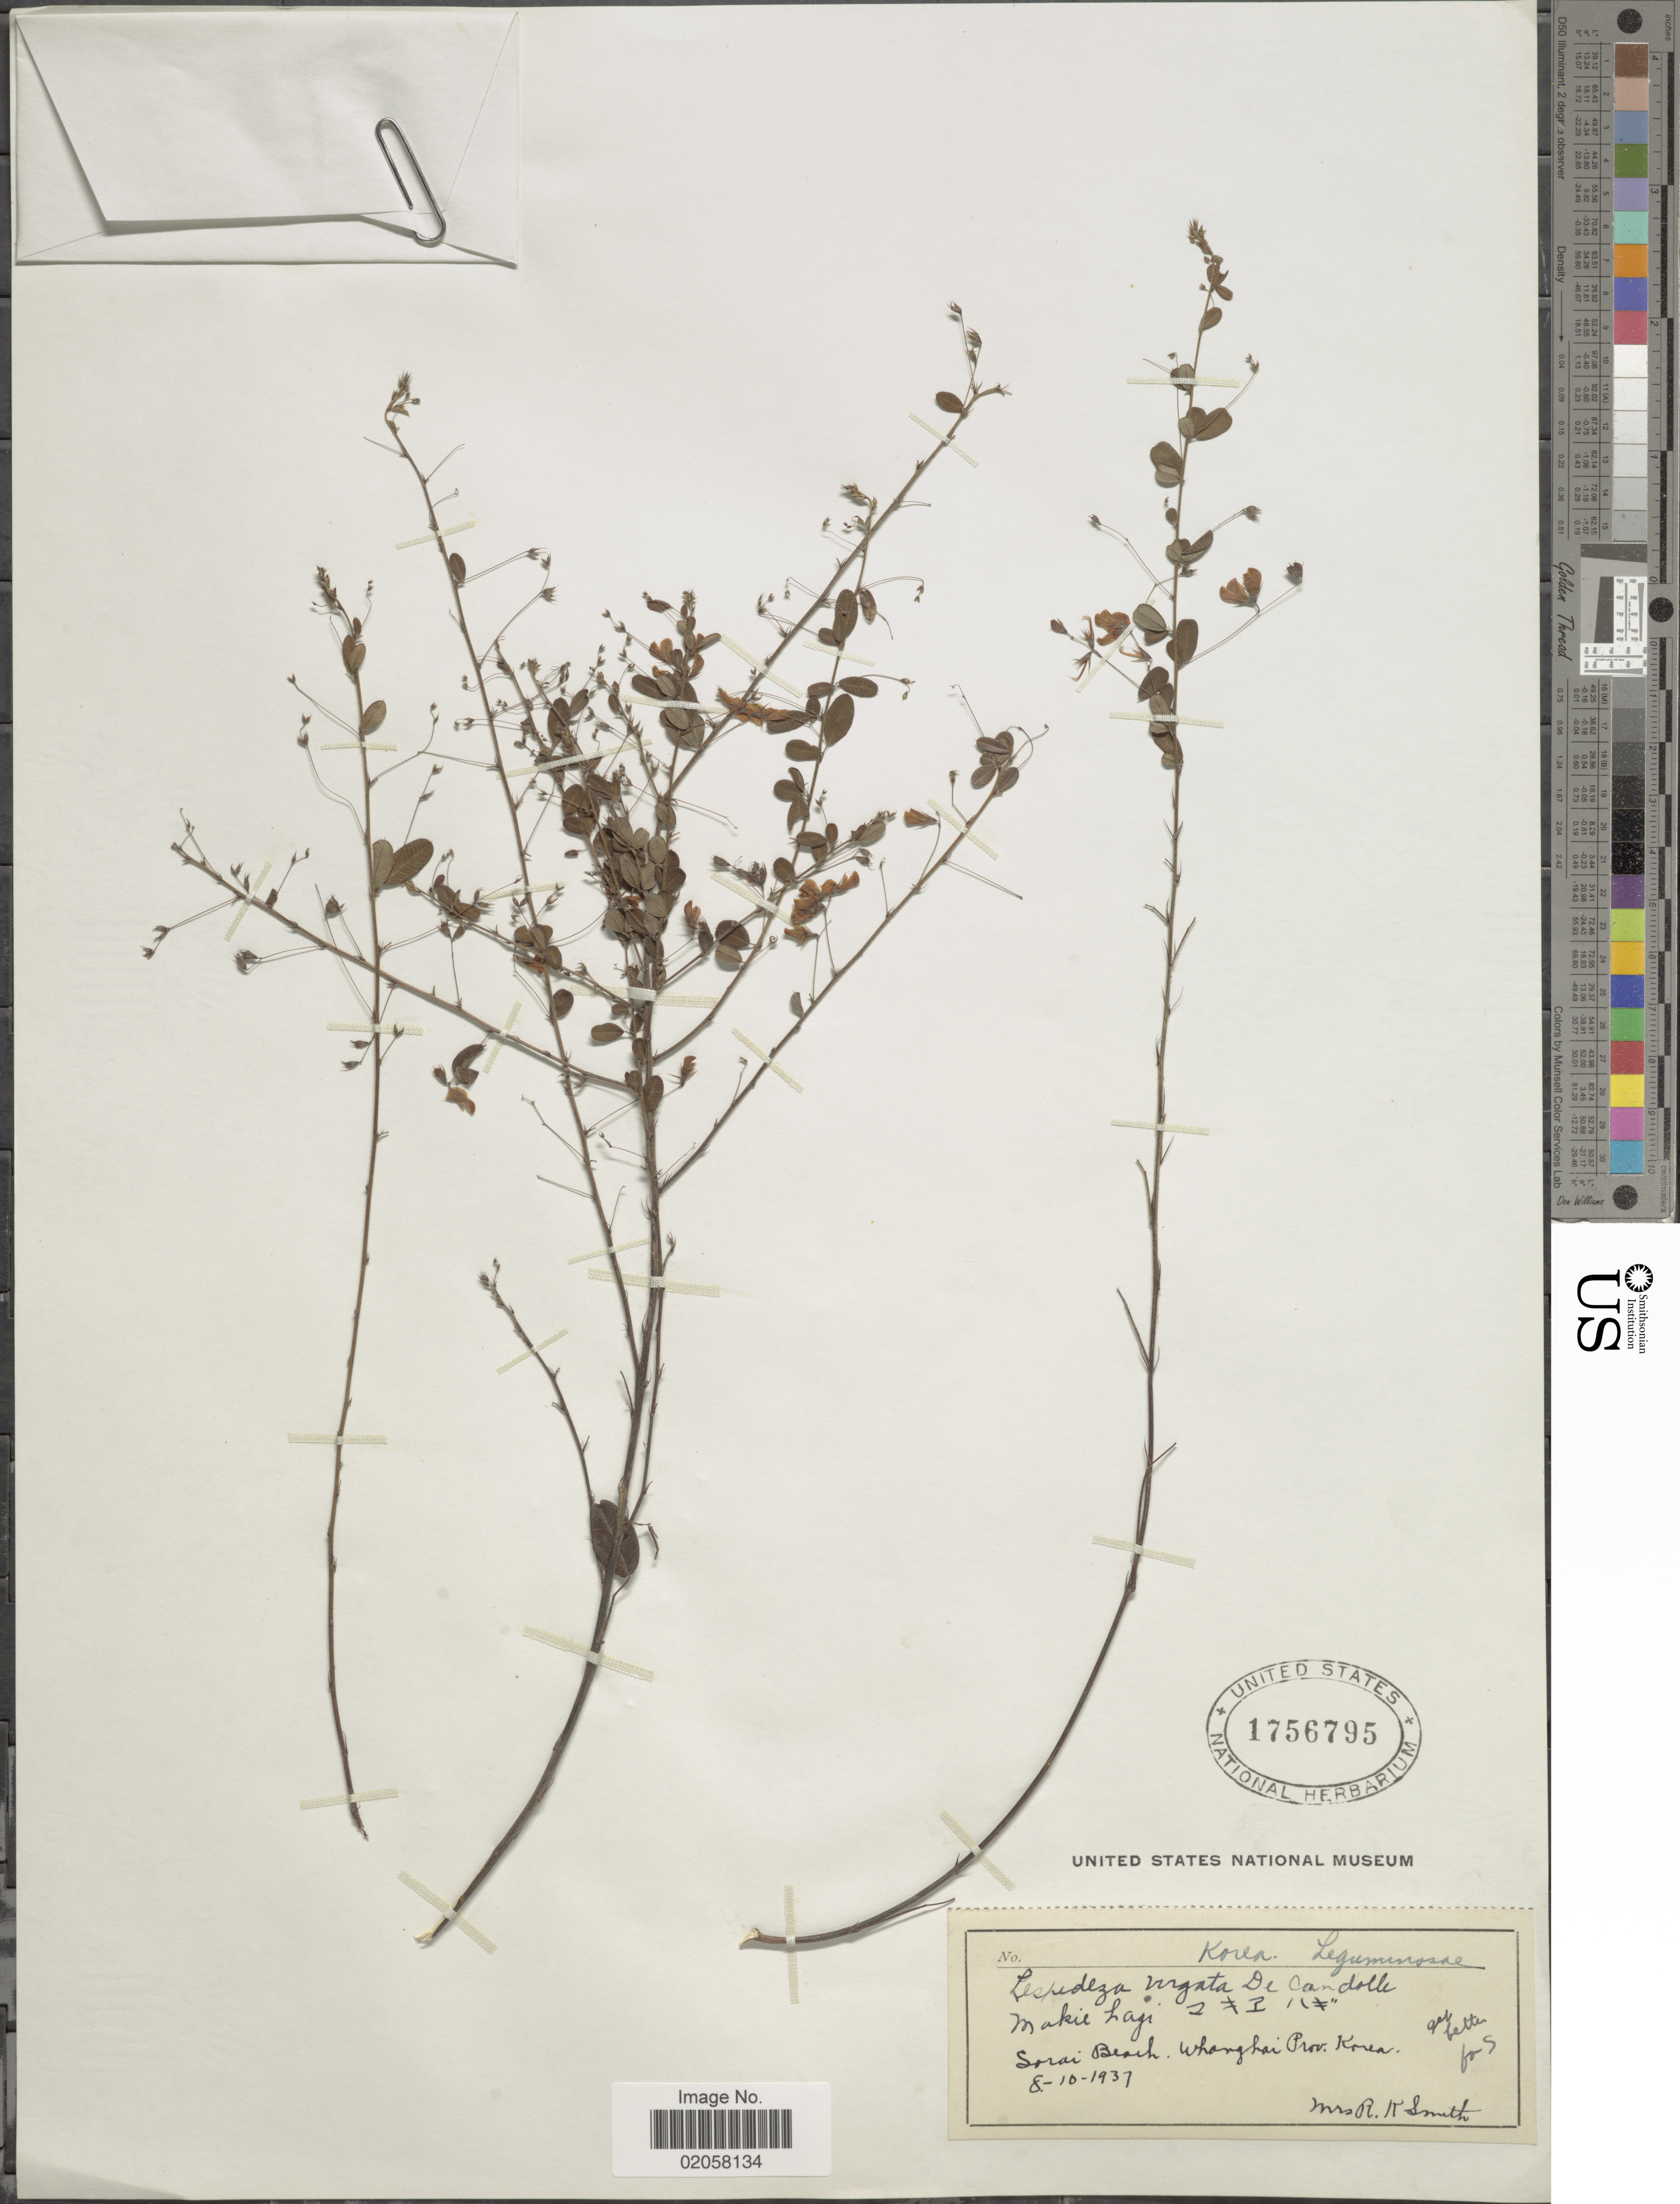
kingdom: Plantae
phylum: Tracheophyta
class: Magnoliopsida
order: Fabales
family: Fabaceae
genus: Lespedeza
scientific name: Lespedeza virgata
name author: (Thunb.) DC.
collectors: Mrs. R. K. Smith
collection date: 1937-10-08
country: North Korea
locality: Sorai Beach, Whonghai Prov.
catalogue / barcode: US 1756795